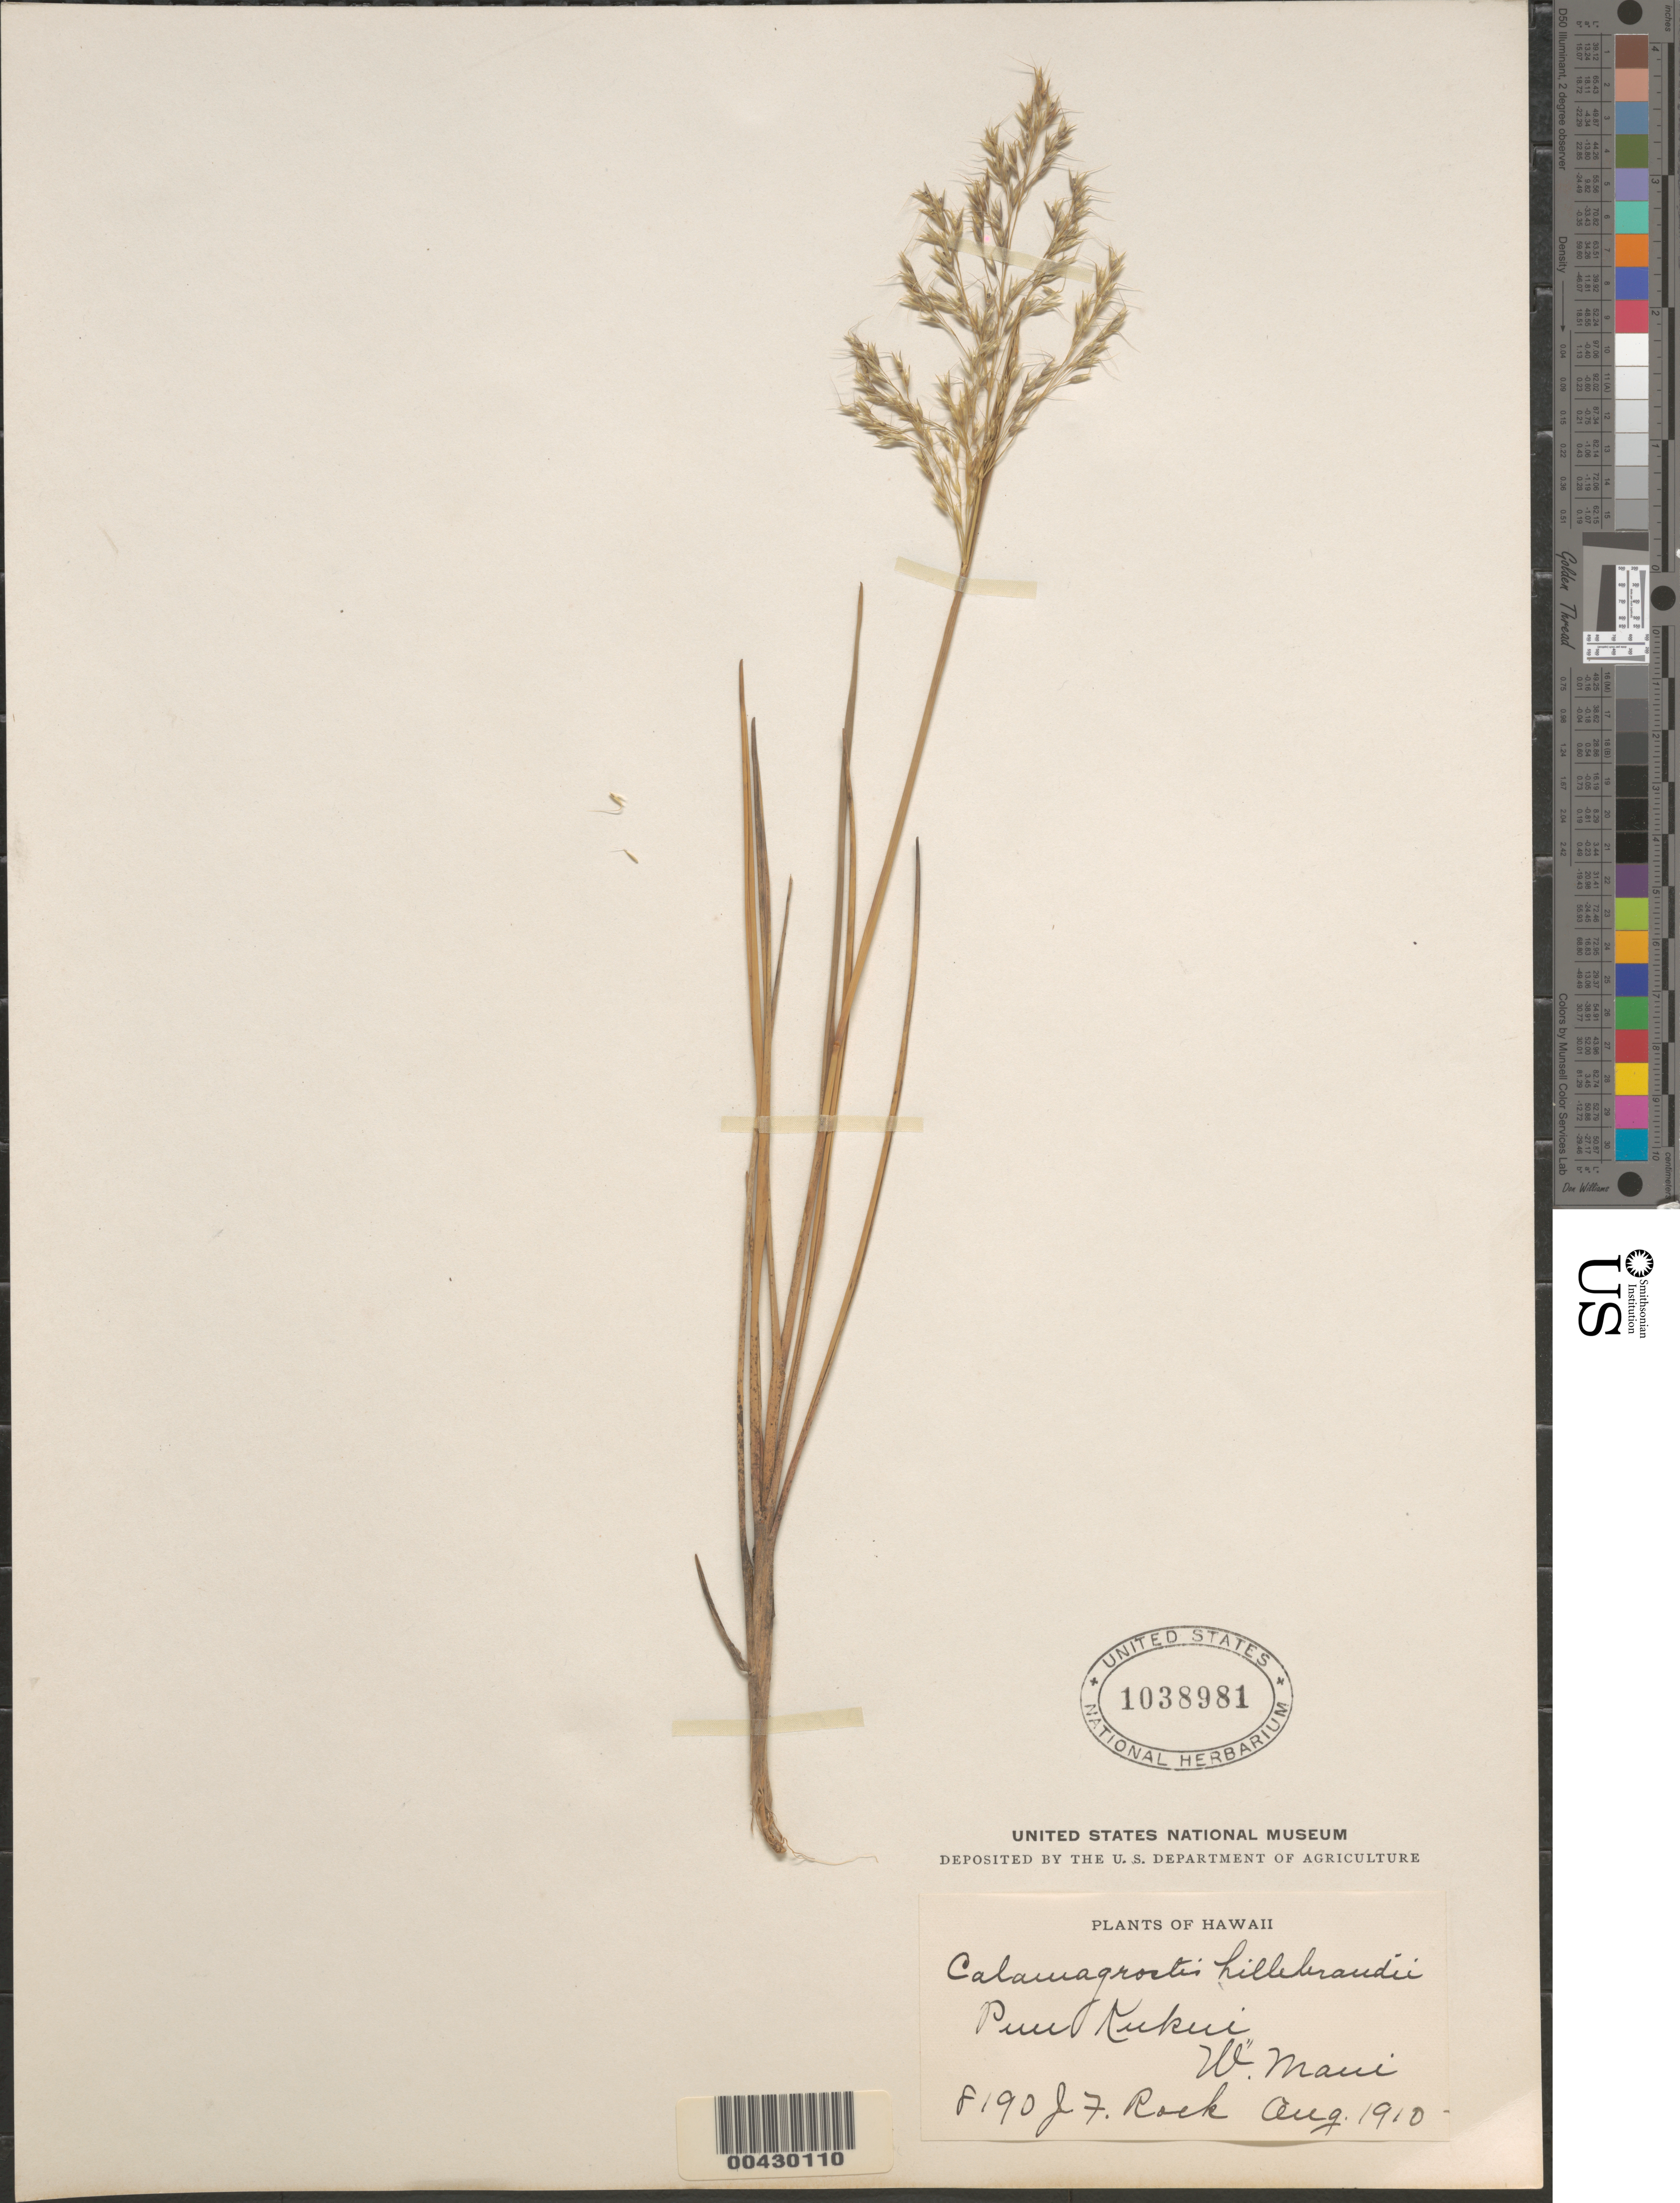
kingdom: Plantae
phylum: Tracheophyta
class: Liliopsida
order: Poales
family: Poaceae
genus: Calamagrostis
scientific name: Calamagrostis hillebrandii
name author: (Munro ex Hillebr.) Hitchc.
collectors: J. F. Rock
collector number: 8190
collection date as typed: Aug 1910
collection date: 1910-08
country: United States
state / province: Hawaii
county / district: Maui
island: Maui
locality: Puu Kukui, West Maui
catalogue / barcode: US 1038981